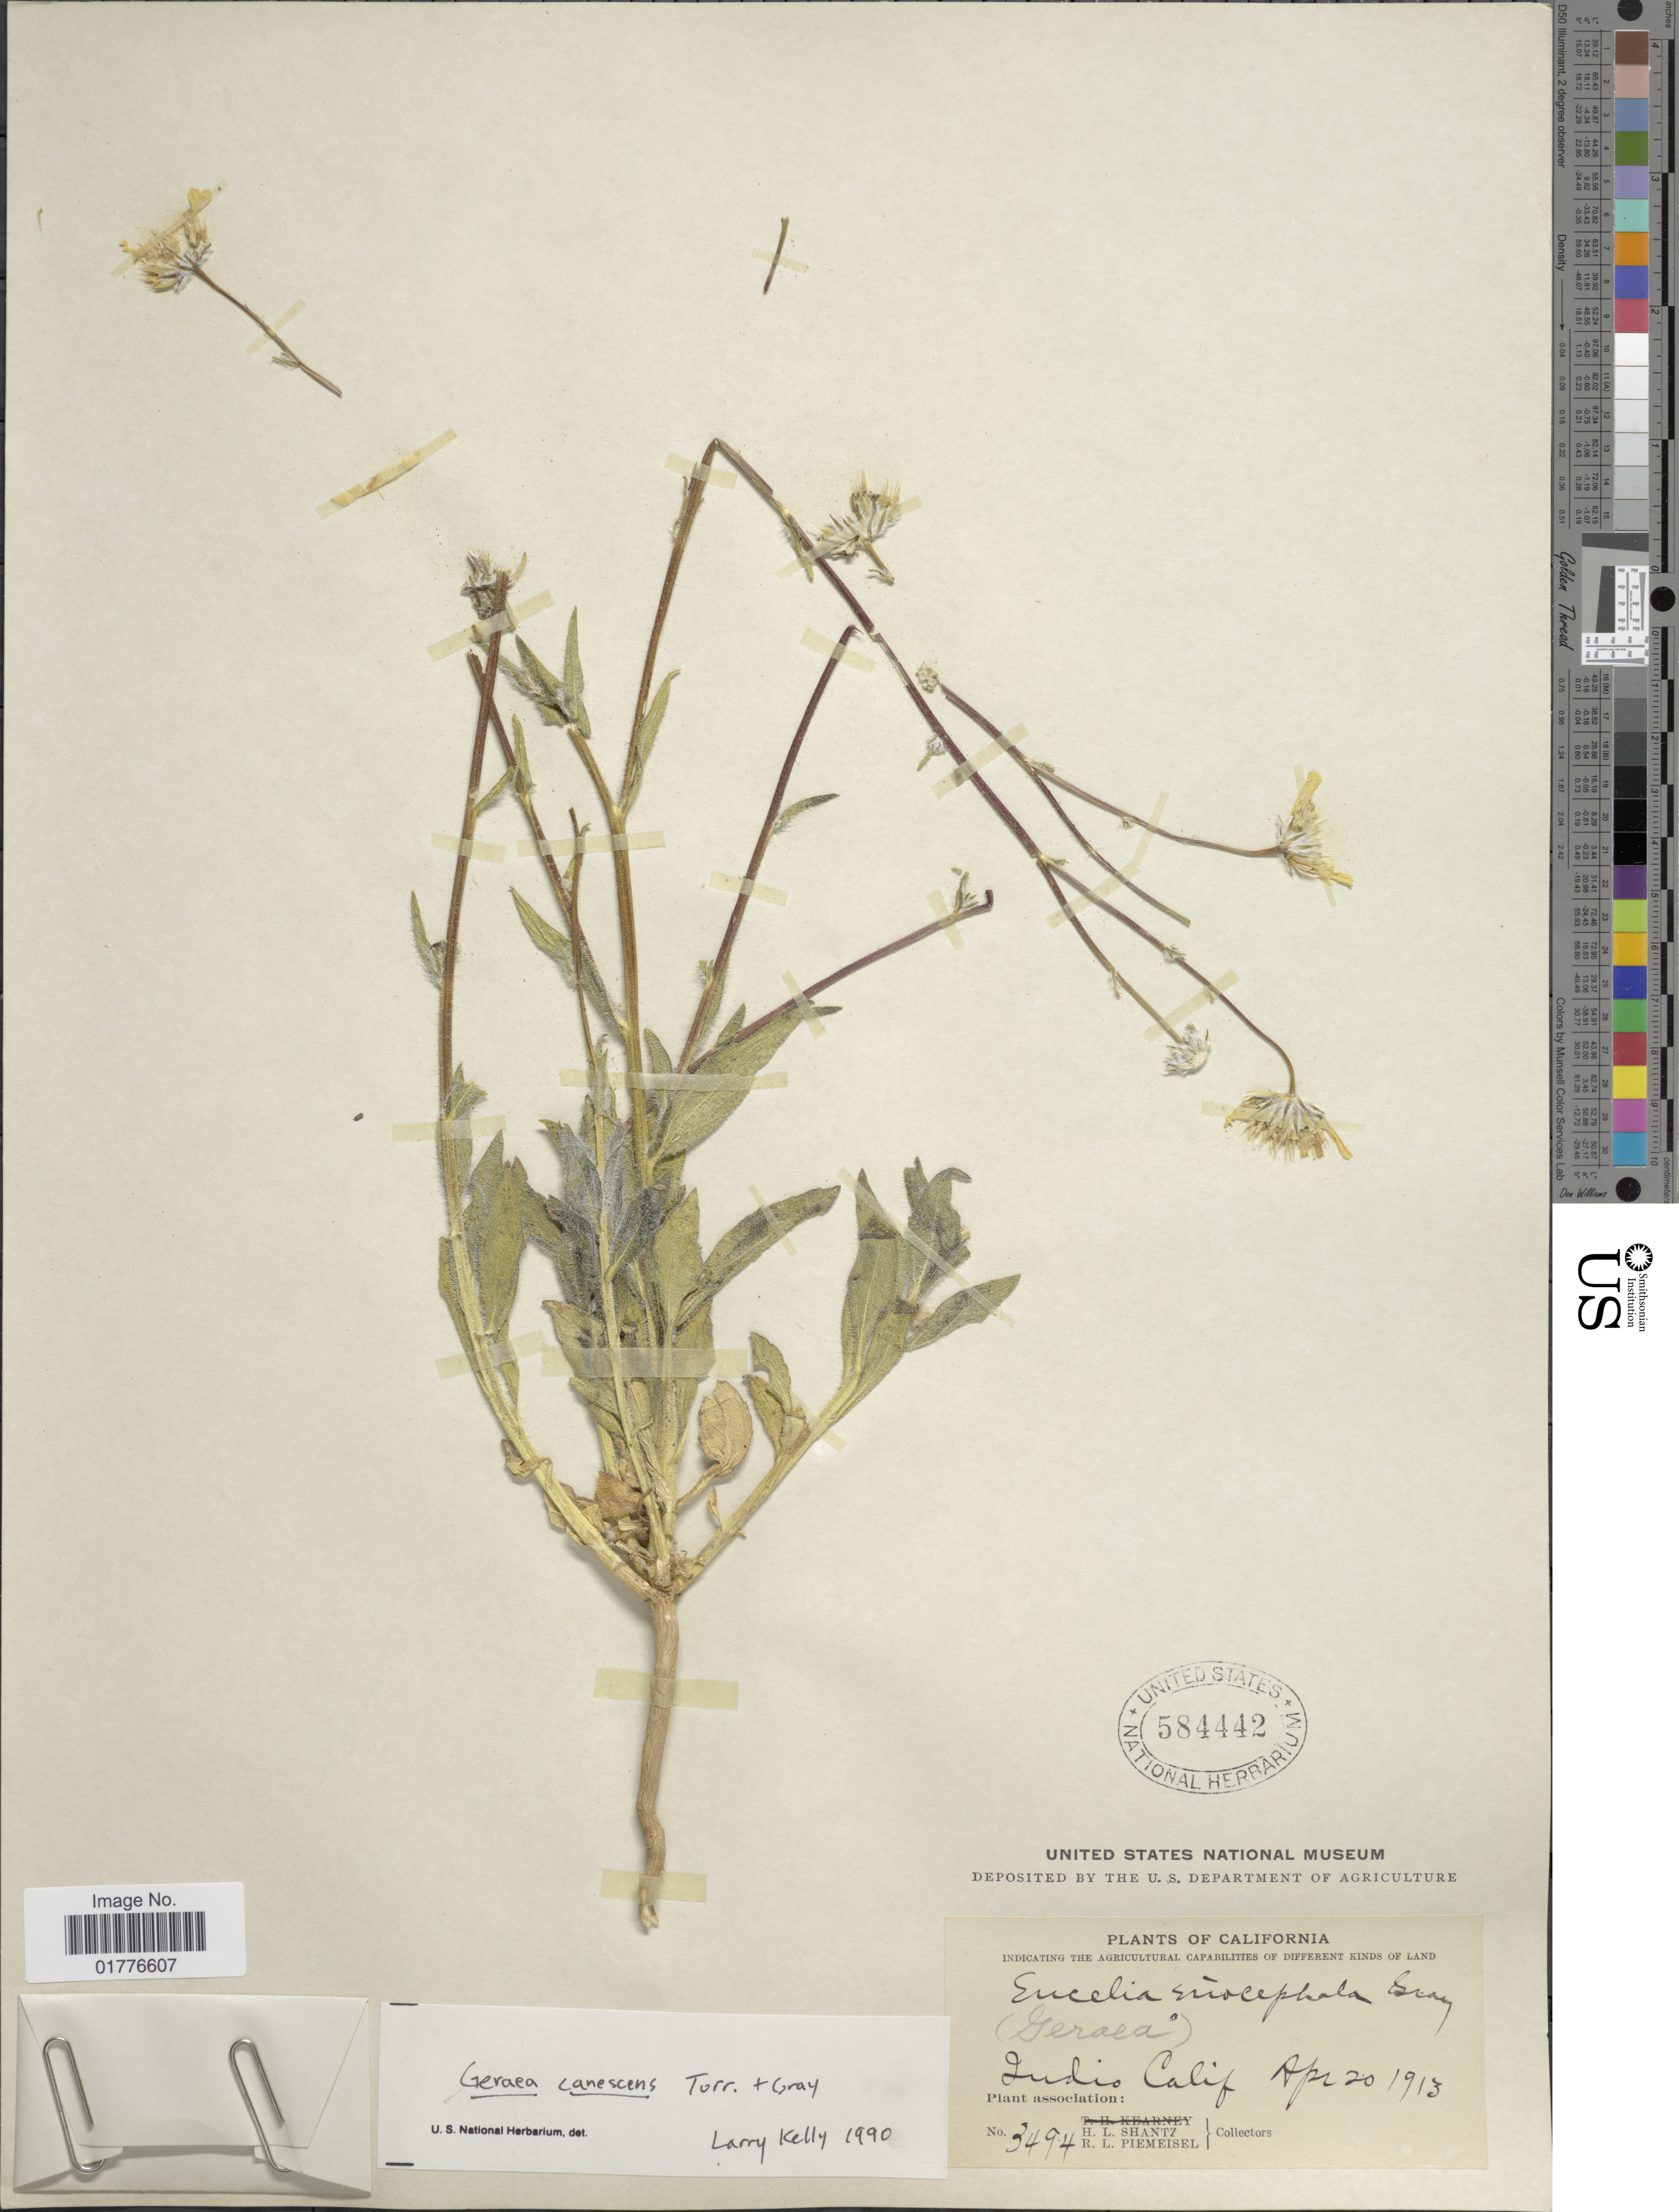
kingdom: Plantae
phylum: Tracheophyta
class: Magnoliopsida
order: Asterales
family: Asteraceae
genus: Geraea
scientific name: Geraea canescens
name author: Torr. & A. Gray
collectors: H. Shantz & R. L. Piemeisel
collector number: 3494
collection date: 1913-04-20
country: United States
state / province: California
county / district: Riverside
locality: Indio Colif [unsure placement]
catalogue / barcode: US 584442